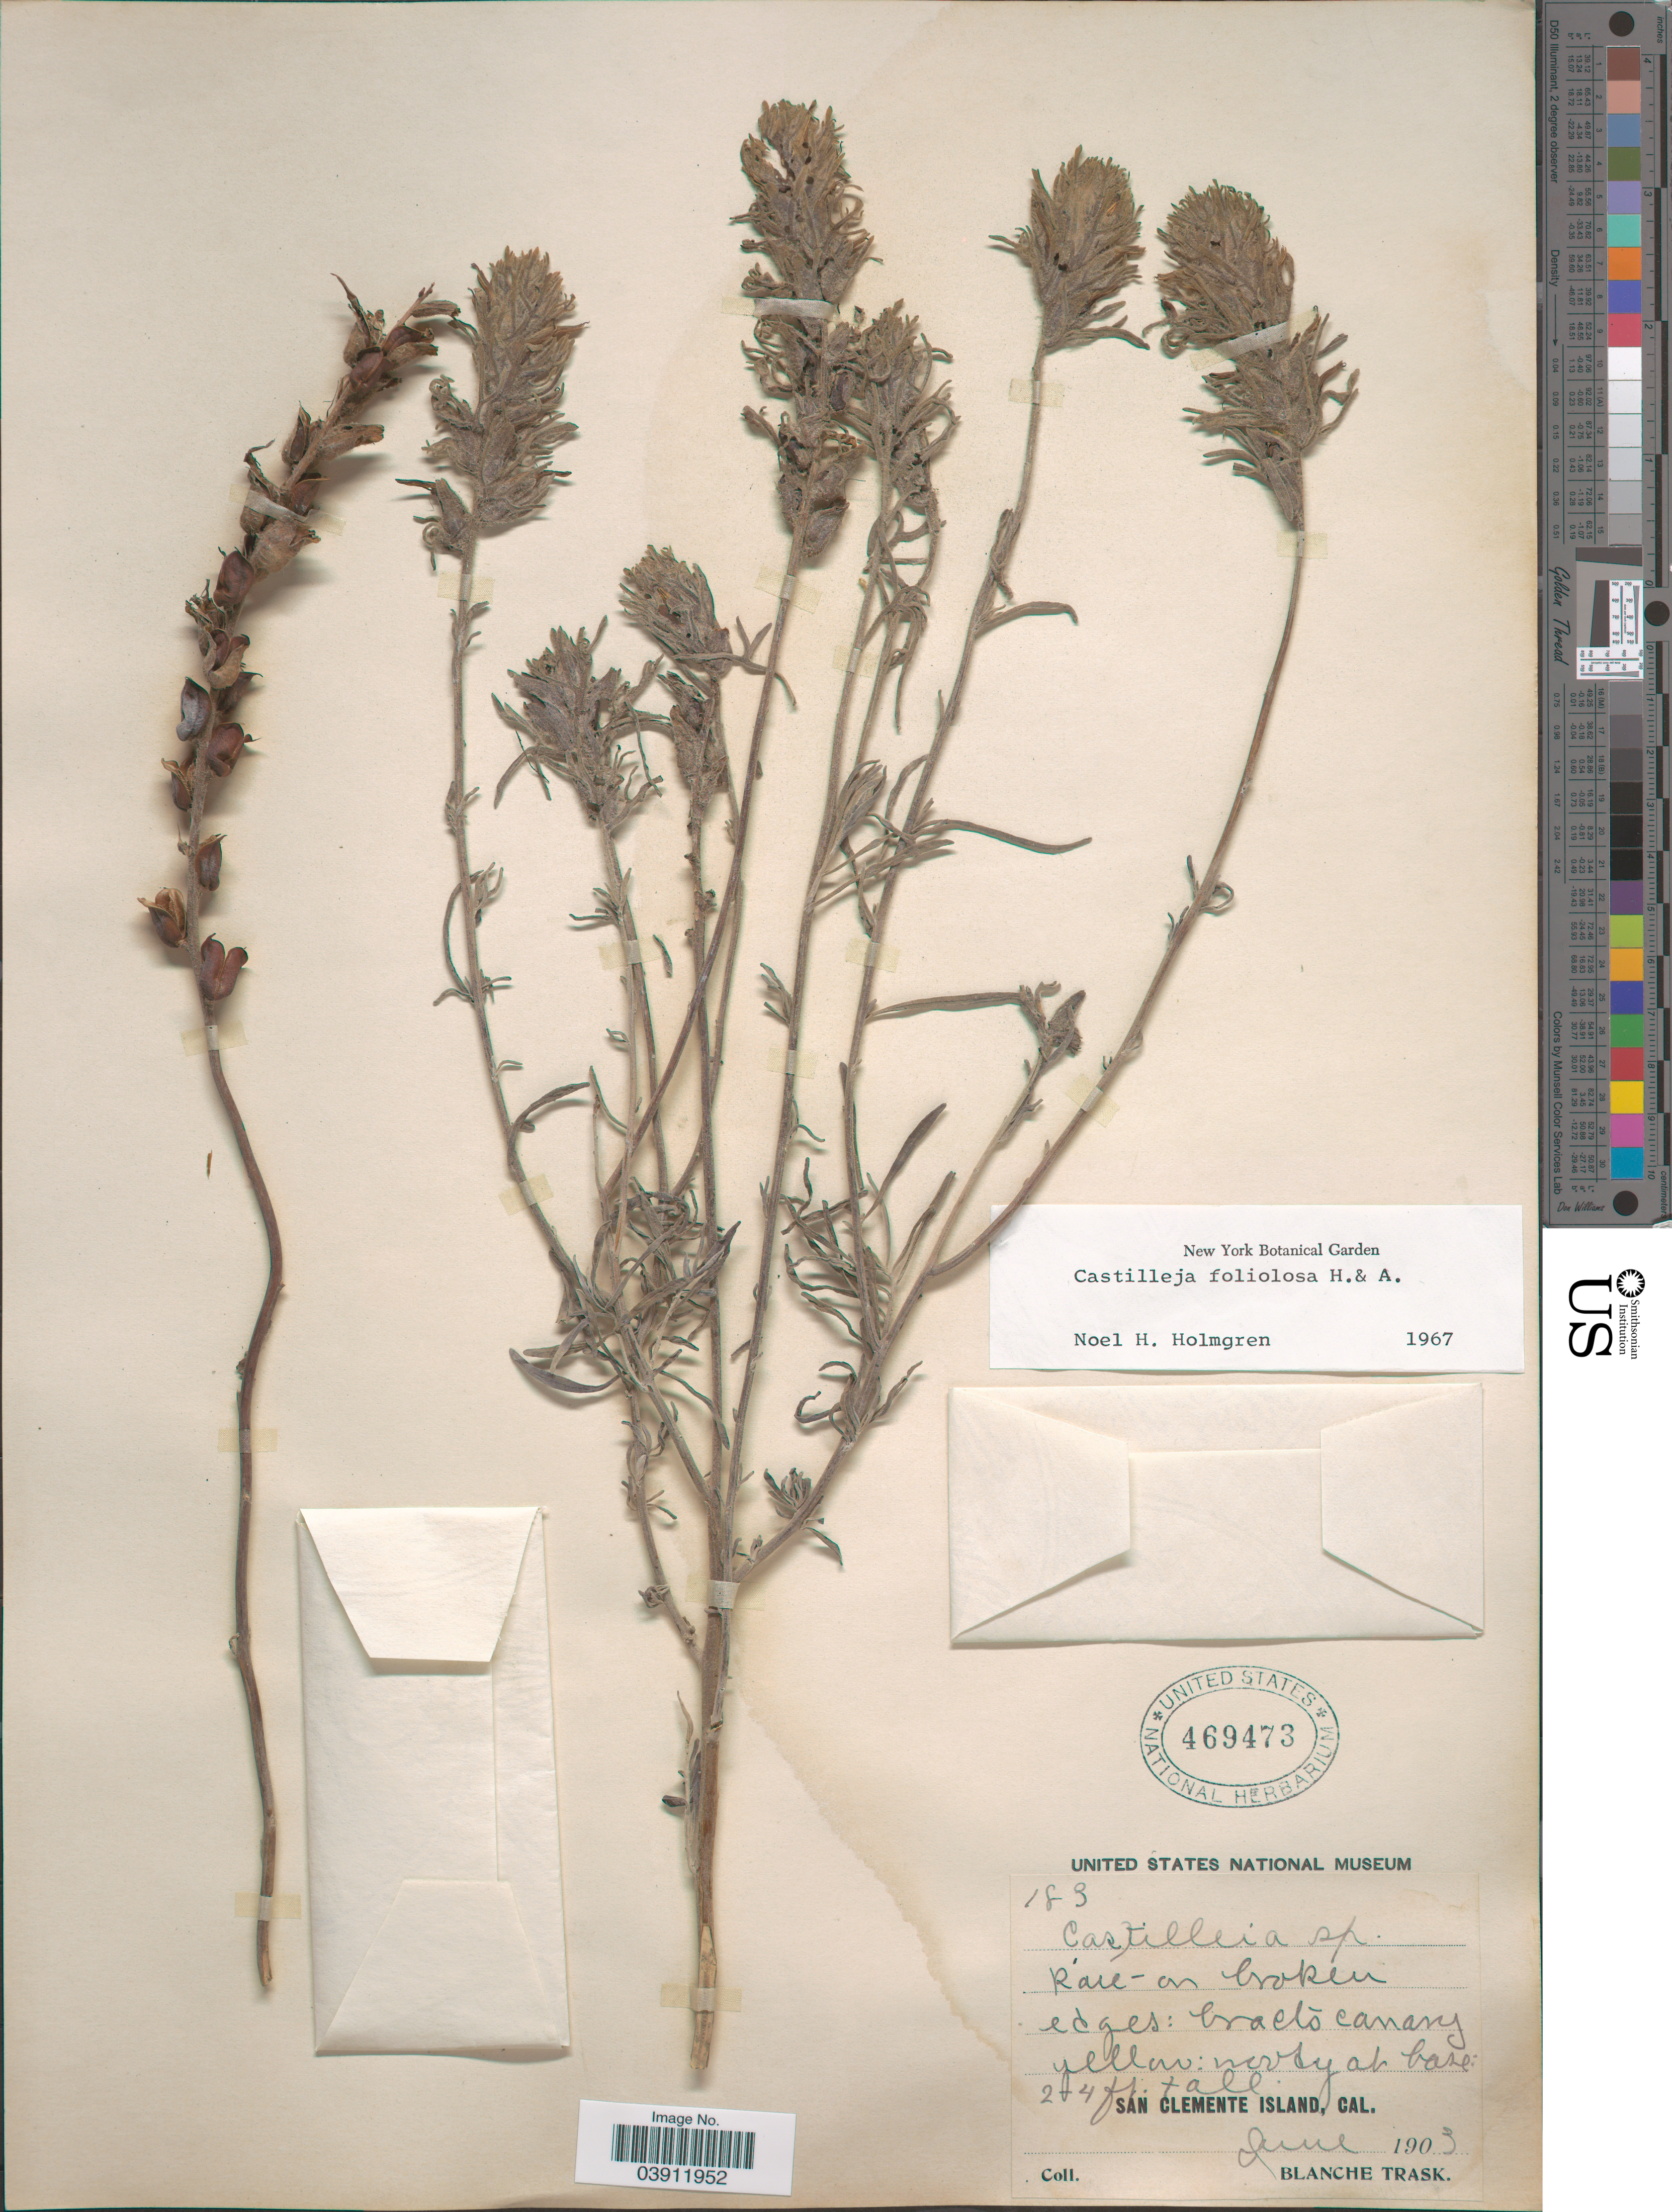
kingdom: Plantae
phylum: Tracheophyta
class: Magnoliopsida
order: Lamiales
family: Orobanchaceae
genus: Castilleja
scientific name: Castilleja foliolosa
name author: Hook. f.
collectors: B. Trask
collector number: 183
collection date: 1903-06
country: United States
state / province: California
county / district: Los Angeles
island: San Clemente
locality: San Clemente island.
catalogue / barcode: US 469473